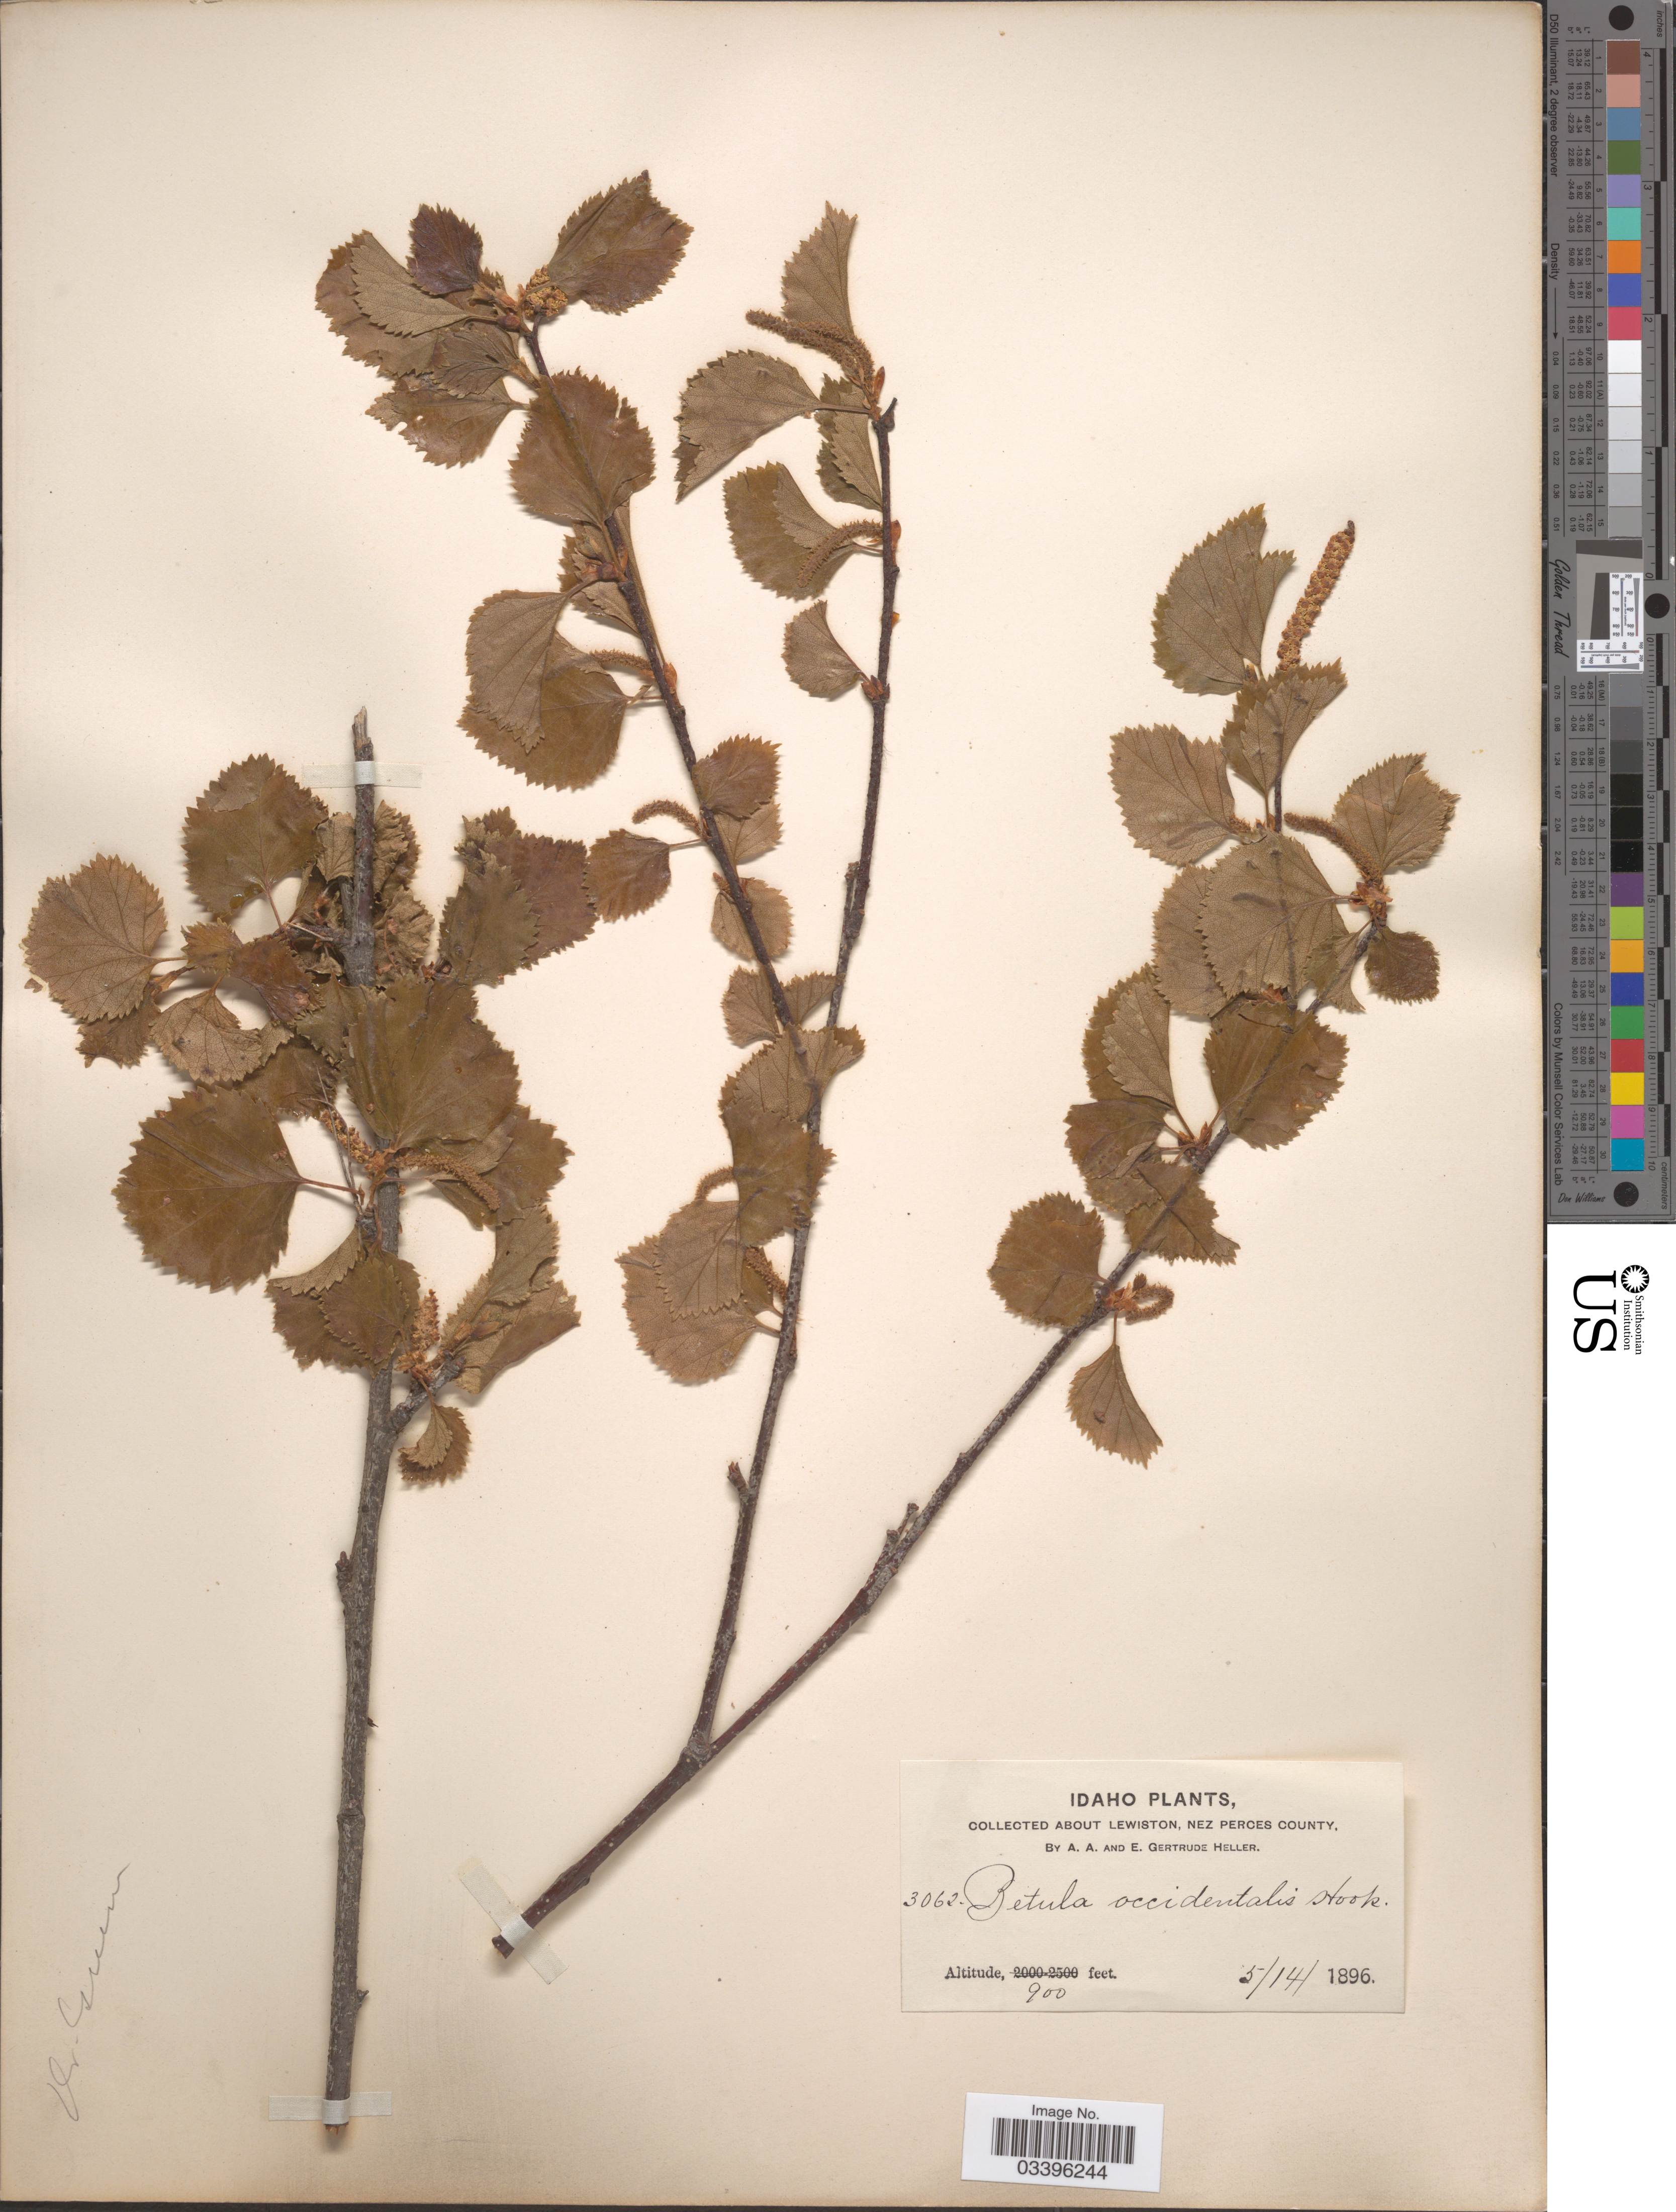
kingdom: Plantae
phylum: Tracheophyta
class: Magnoliopsida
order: Fagales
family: Betulaceae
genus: Betula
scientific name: Betula occidentalis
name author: Hook.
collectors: A. A. Heller & E. Gertrude Heller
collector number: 3062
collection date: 1896-05-14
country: United States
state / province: Idaho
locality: About Lewiston, Nez Perces County.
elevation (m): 274